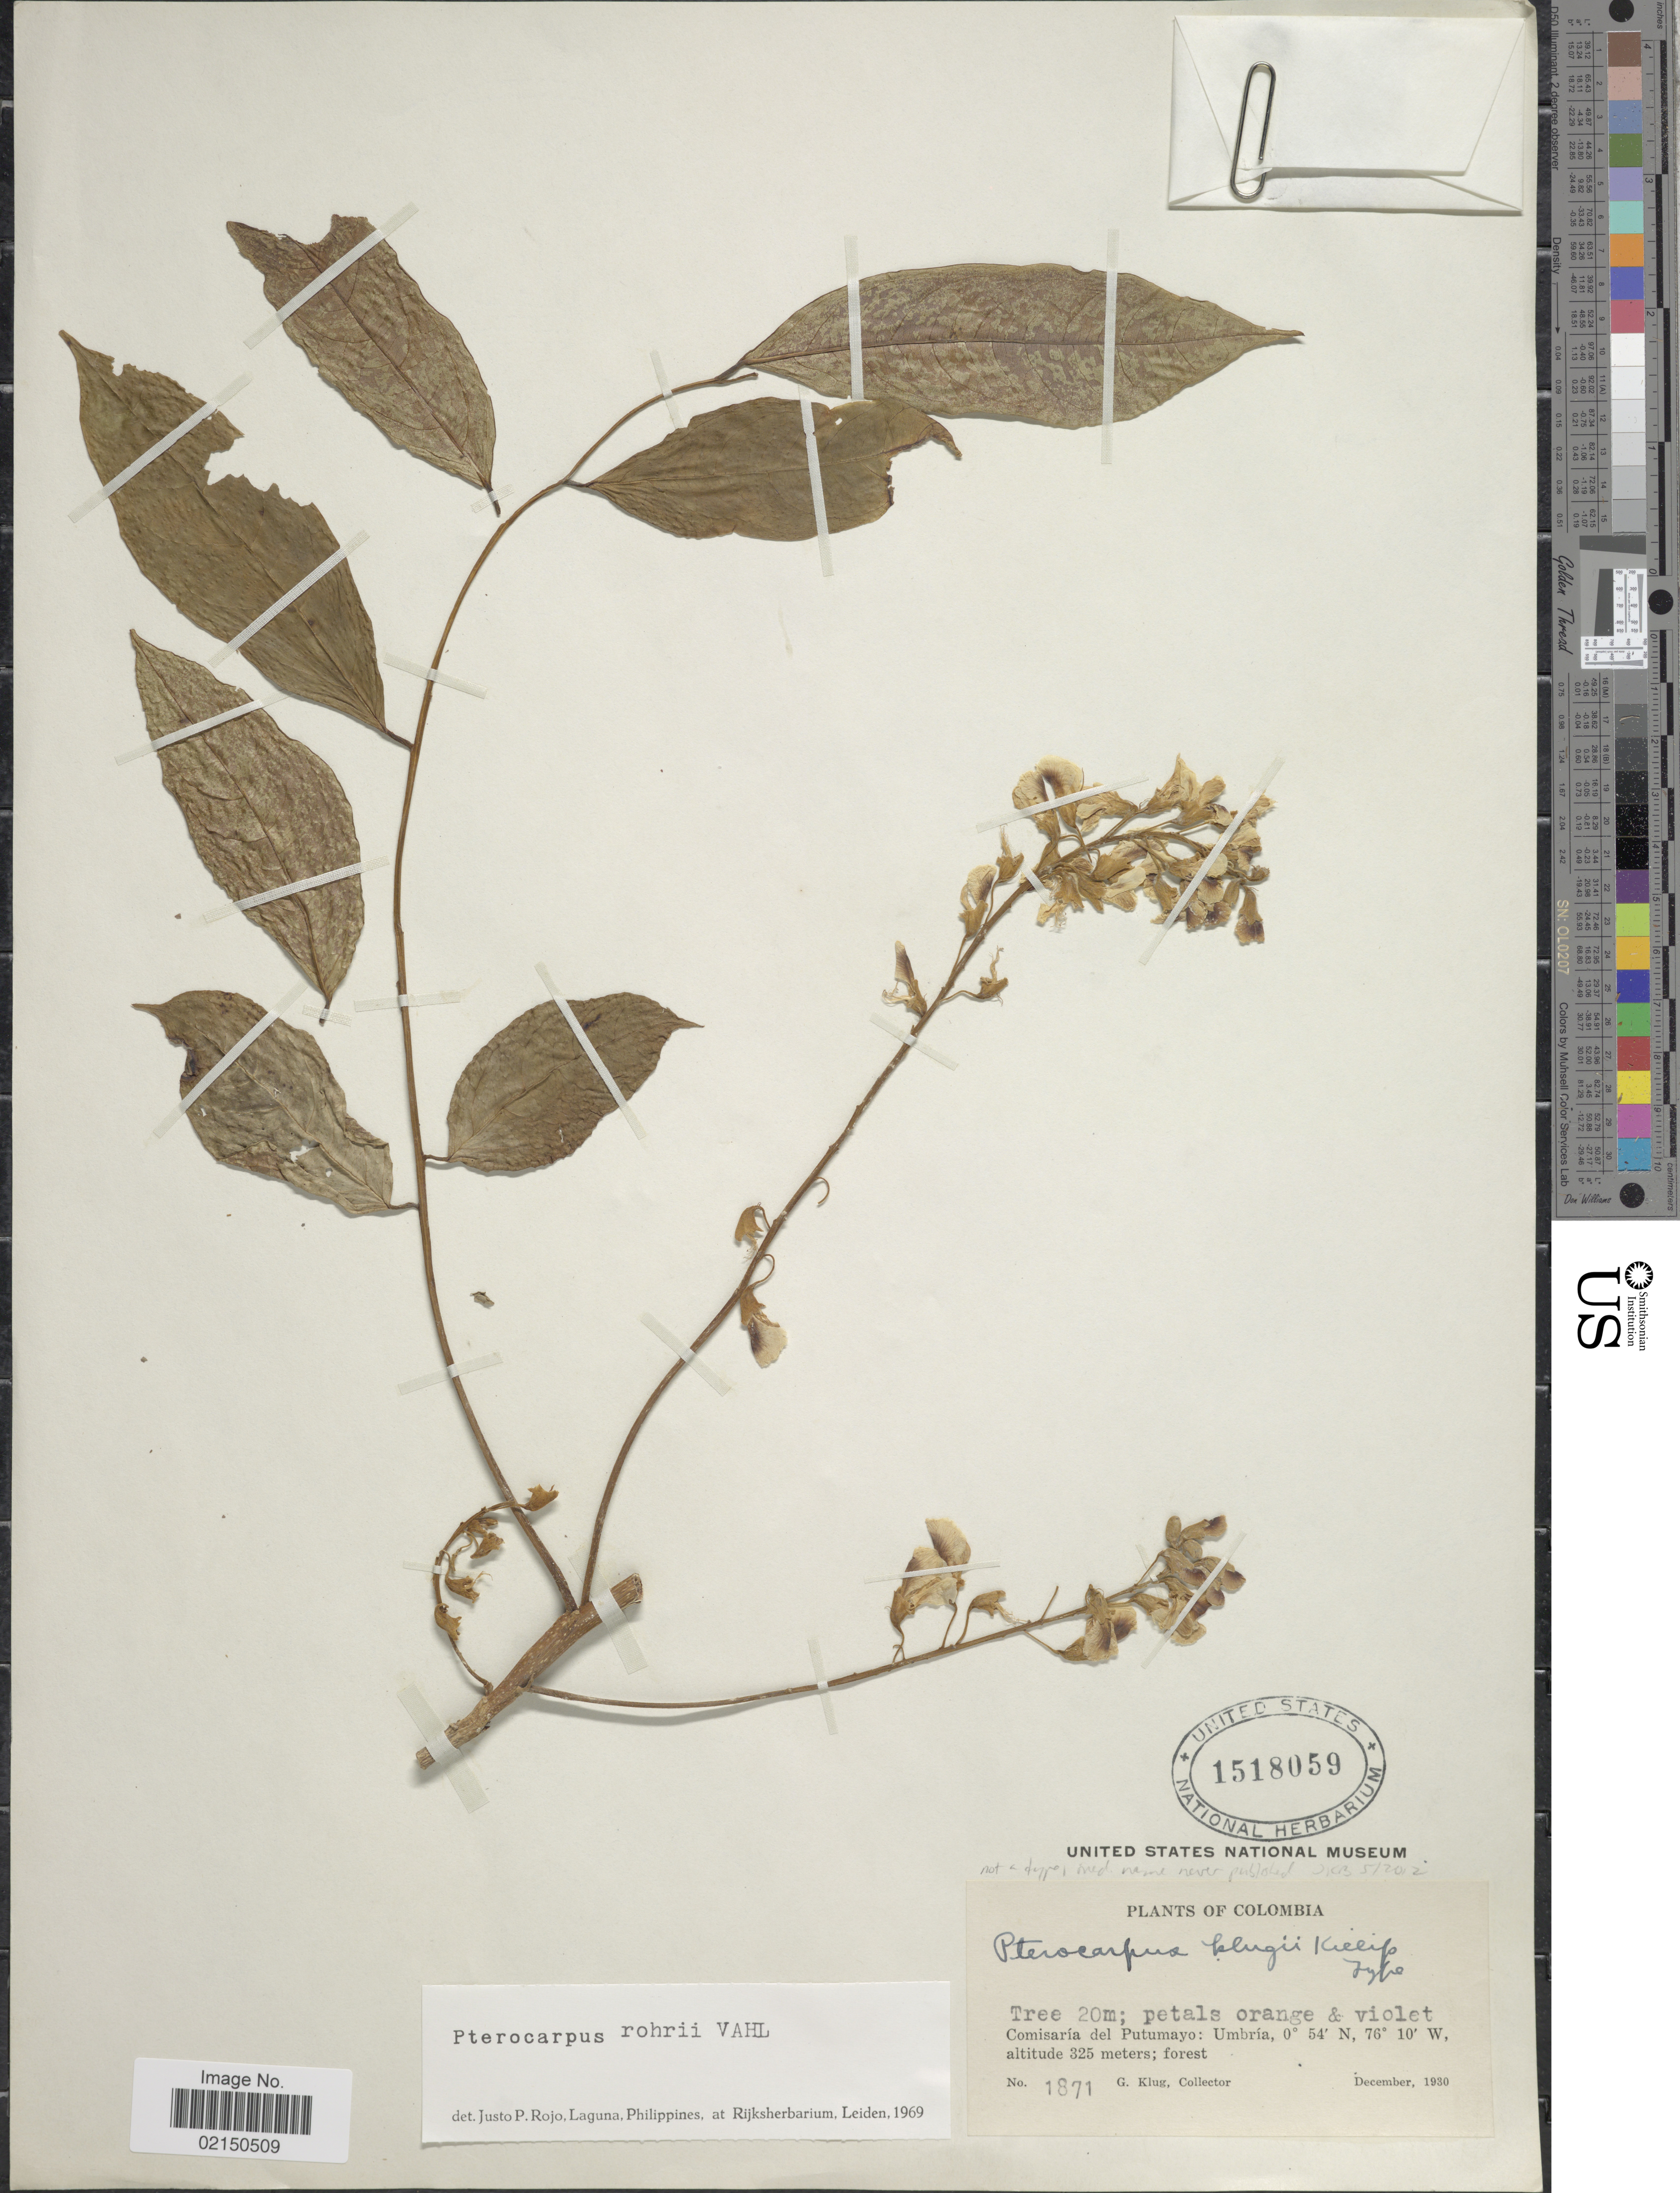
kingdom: Plantae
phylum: Tracheophyta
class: Magnoliopsida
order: Fabales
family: Fabaceae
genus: Pterocarpus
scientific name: Pterocarpus rohrii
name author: Vahl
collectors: G. Klug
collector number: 1871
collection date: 1930-12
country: Colombia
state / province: Putumayo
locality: Umbria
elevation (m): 325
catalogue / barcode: US 1518059